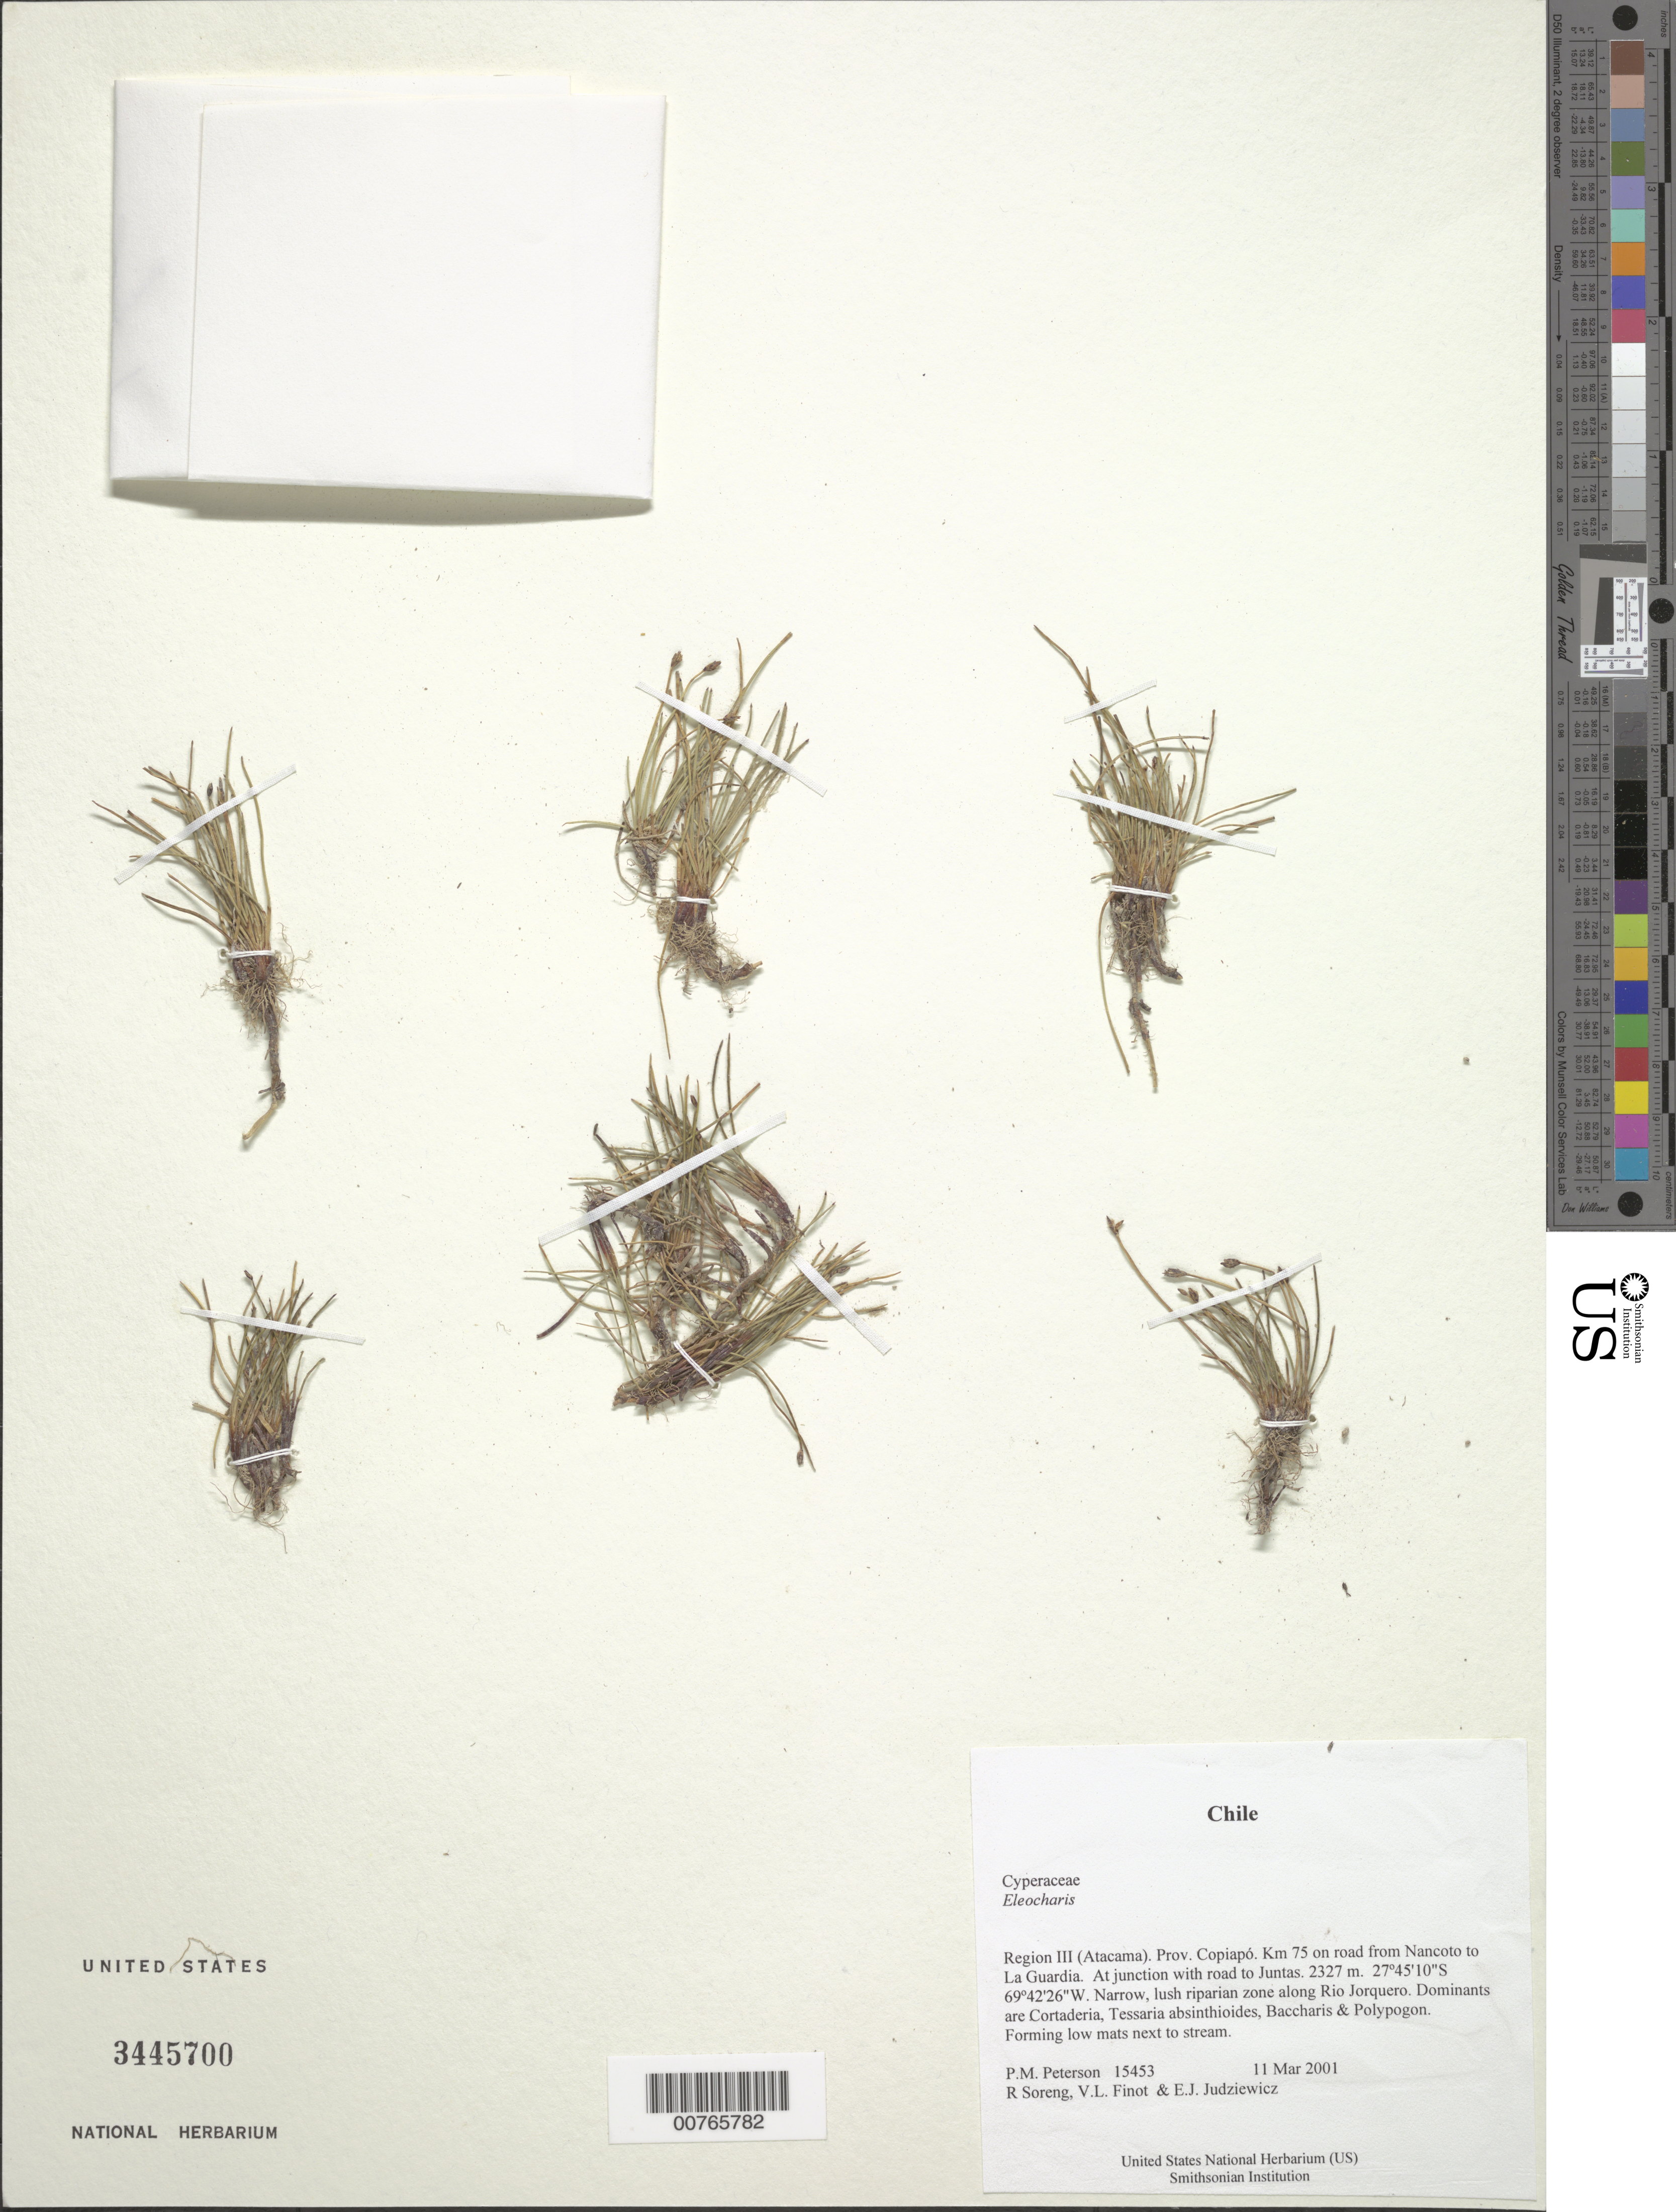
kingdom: Plantae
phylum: Tracheophyta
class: Liliopsida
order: Poales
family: Cyperaceae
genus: Eleocharis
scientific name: Eleocharis sp.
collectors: P. M. Peterson, R. J. Soreng, V. Finot & E. J. Judziewicz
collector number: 15453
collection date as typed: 11 Mar 2001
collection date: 2001-03-11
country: Chile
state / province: Atacama (III)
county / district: Copiapó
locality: Km 75 on road from Nancoto to La Guardia. At junction with road to Juntas.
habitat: Narrow, lush riparian zone along Rio Jorquero.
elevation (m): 2327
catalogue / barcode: US 3445700